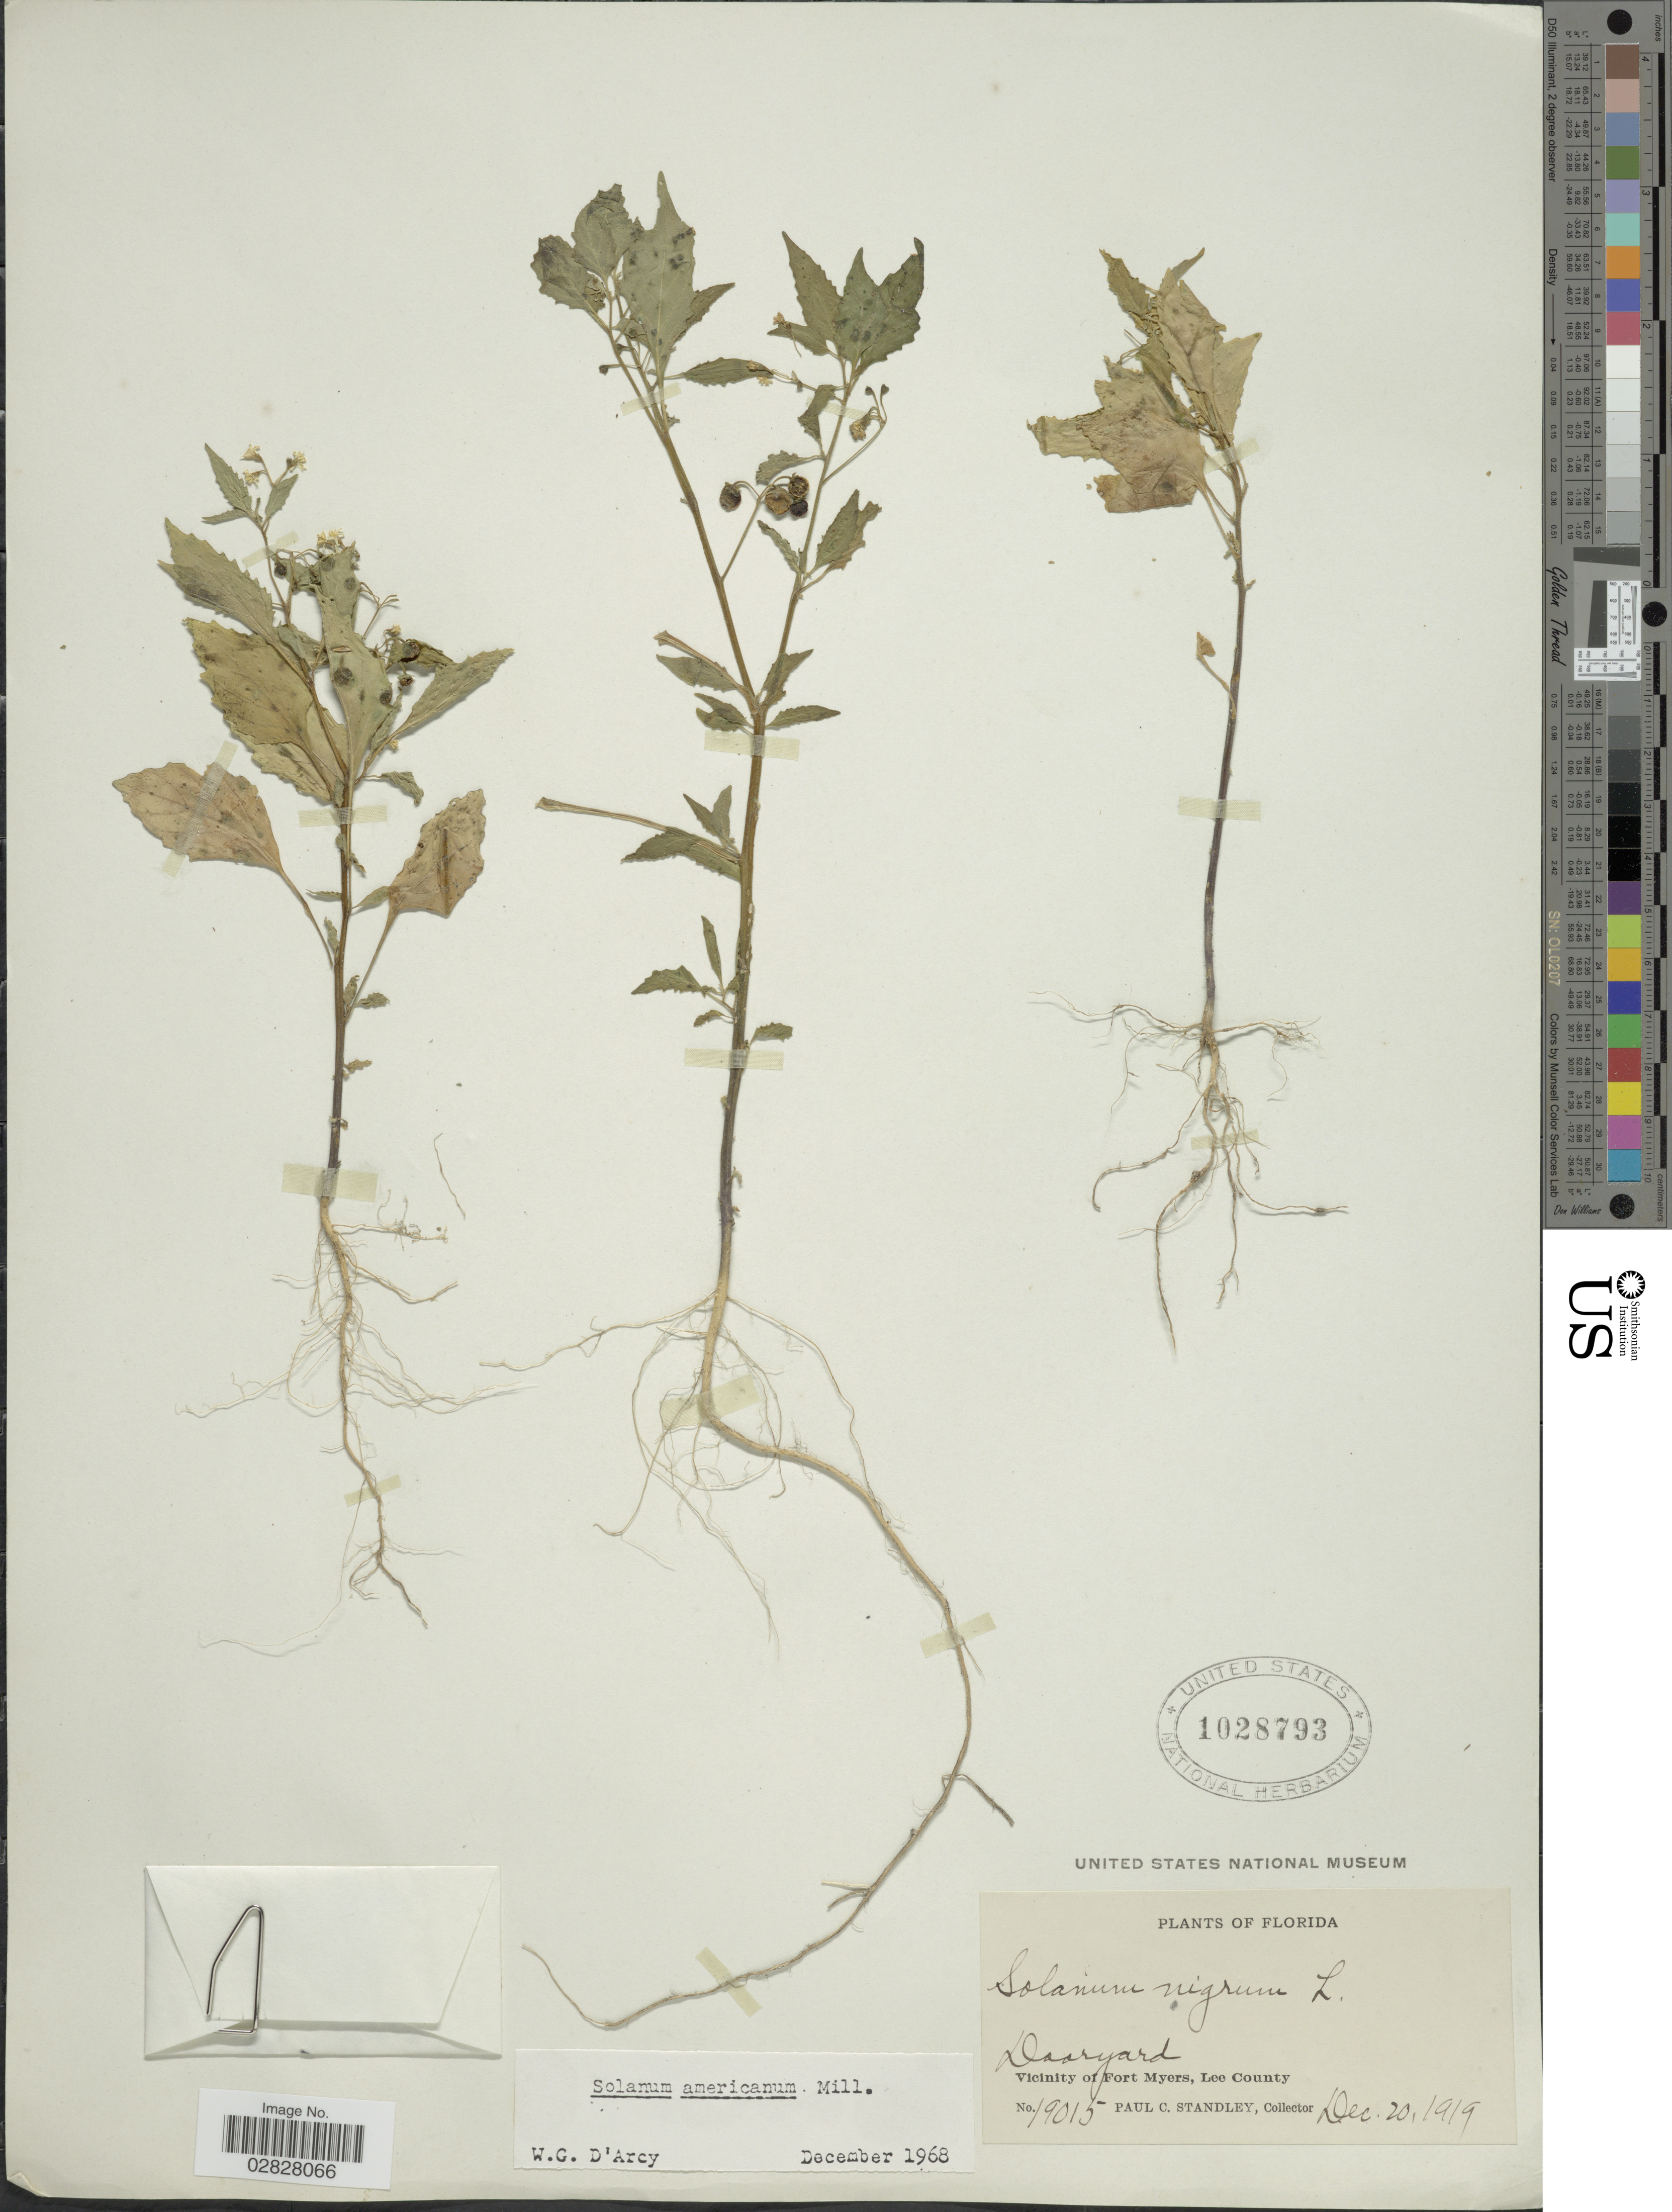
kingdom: Plantae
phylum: Tracheophyta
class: Magnoliopsida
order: Solanales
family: Solanaceae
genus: Solanum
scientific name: Solanum americanum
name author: Mill.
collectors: P. C. Standley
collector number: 19015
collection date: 1919-12-20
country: United States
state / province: Florida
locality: Dooryard. Vicinity of Fort Myers, Lee County.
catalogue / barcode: US 1028793